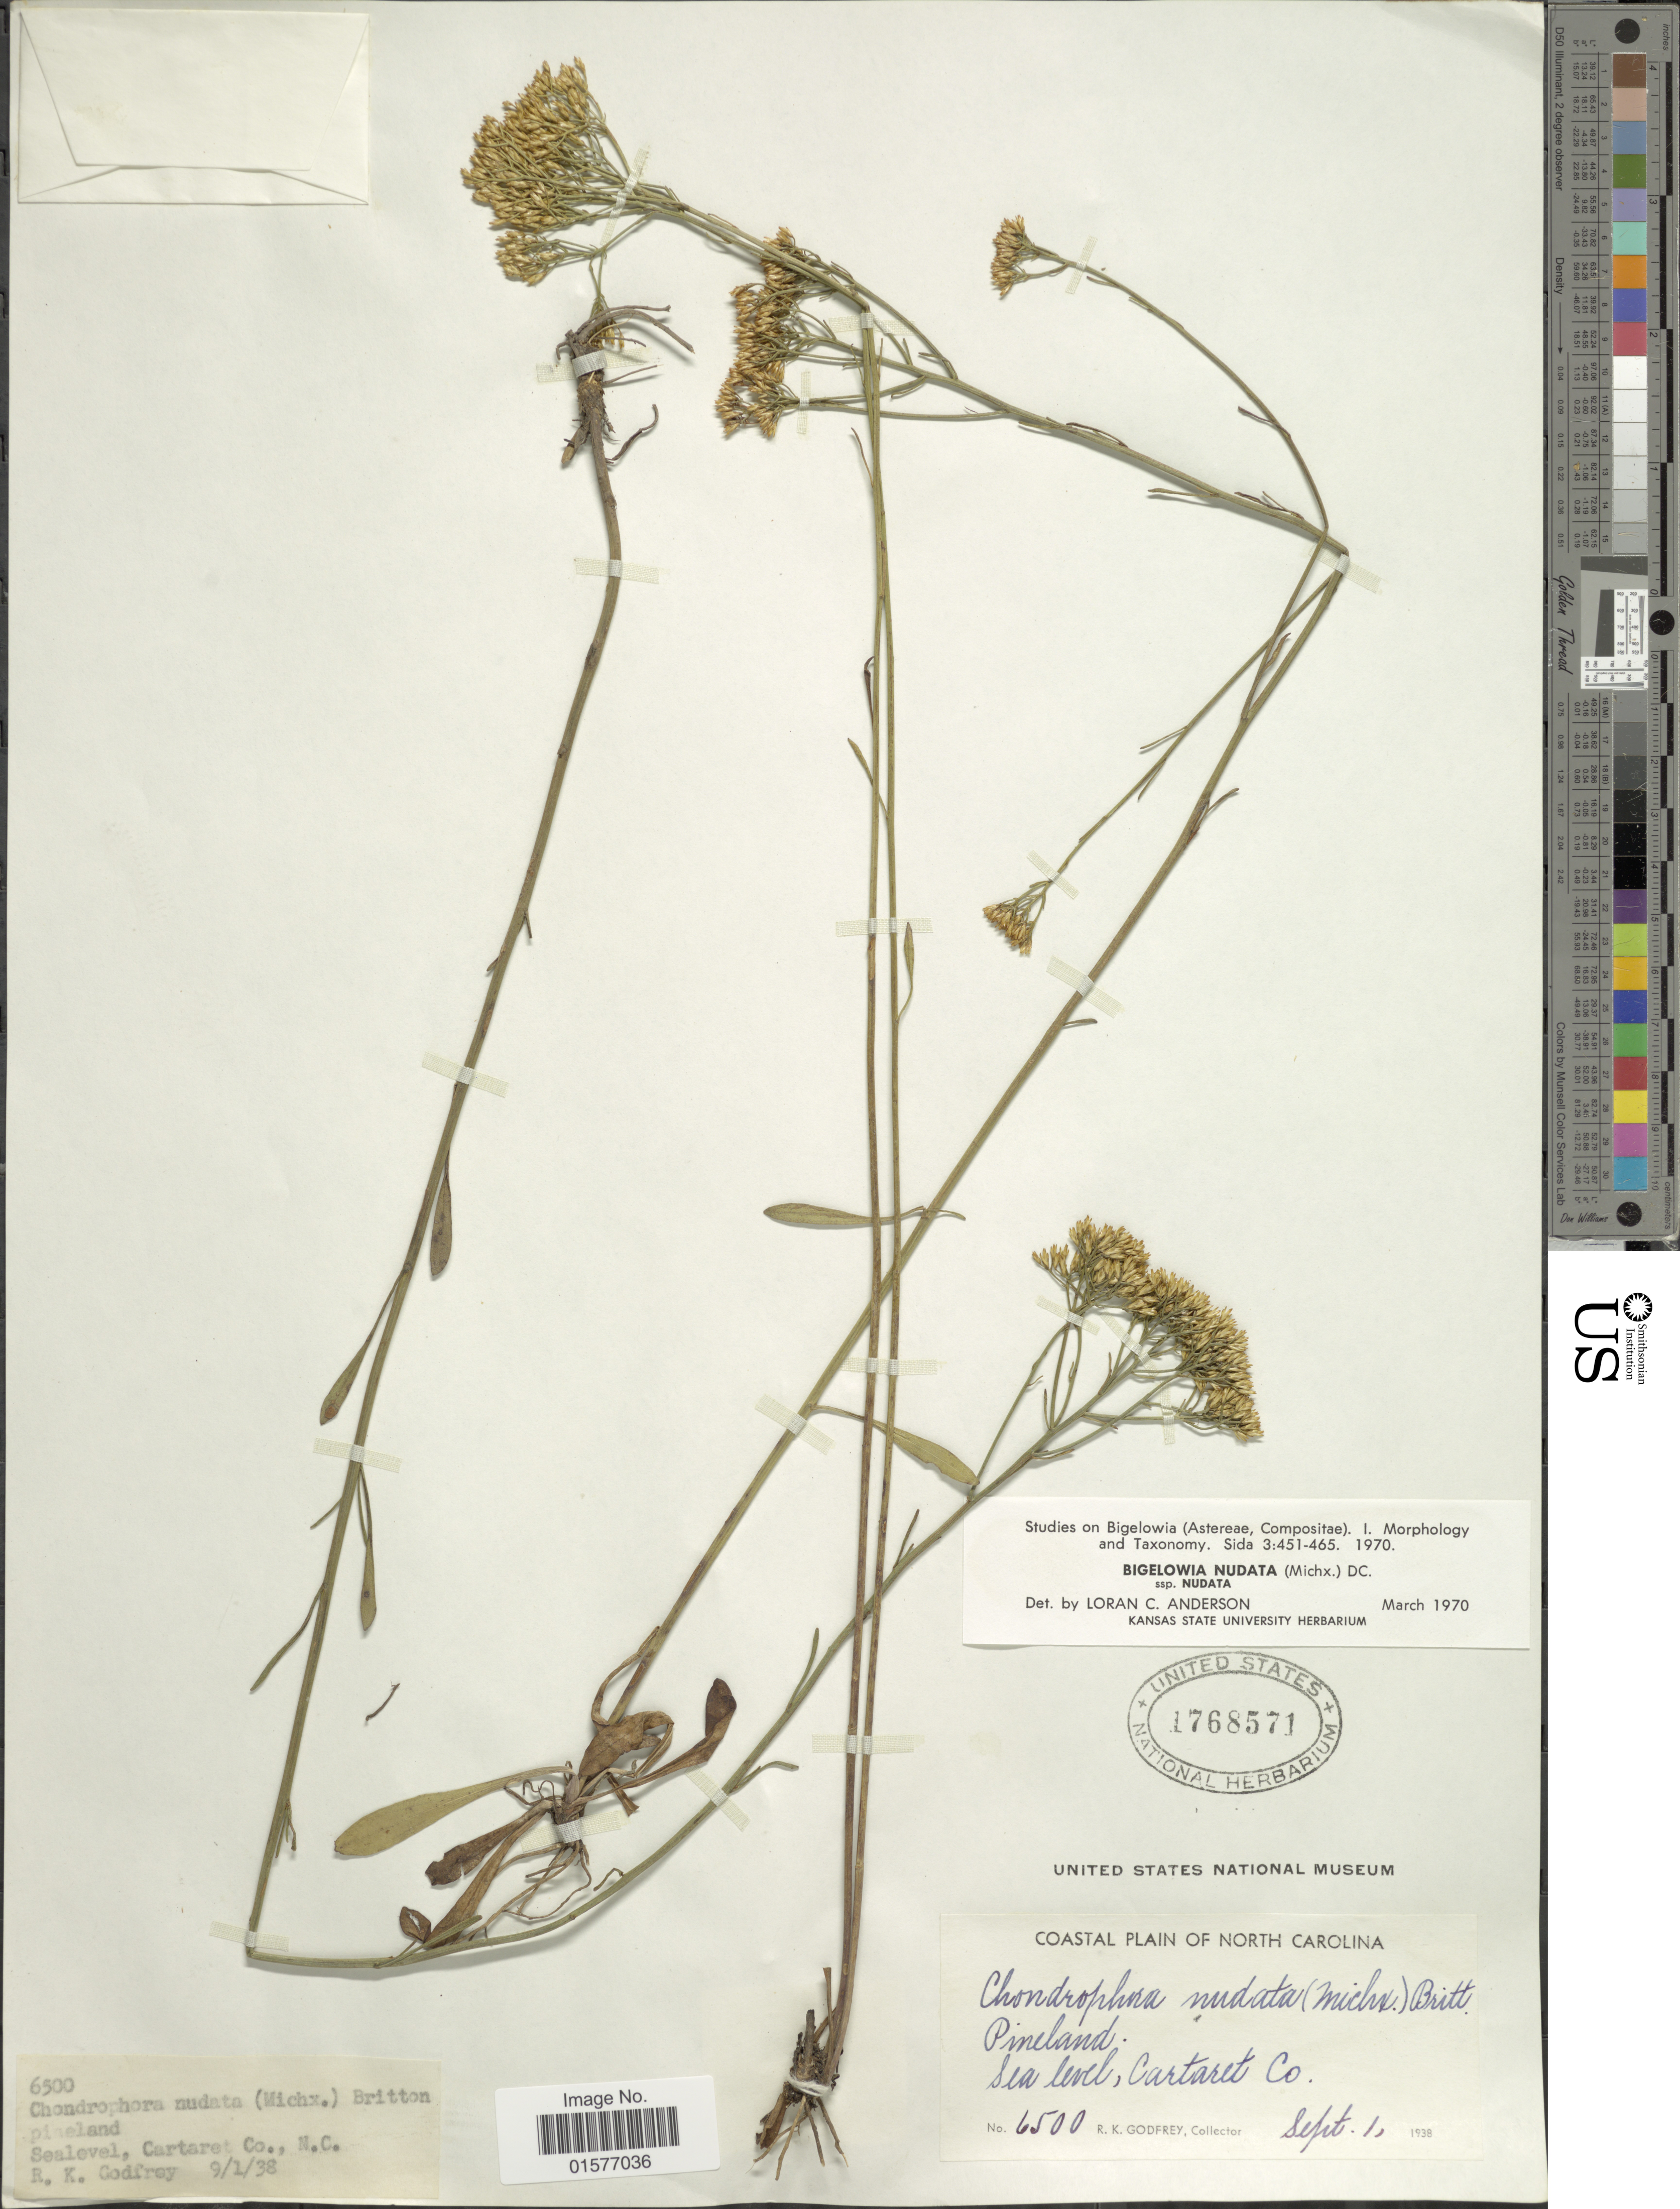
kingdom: Plantae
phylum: Tracheophyta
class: Magnoliopsida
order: Asterales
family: Asteraceae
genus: Bigelowia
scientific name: Bigelowia nudata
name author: (Michx.) DC.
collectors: R. K. Godfrey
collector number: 6500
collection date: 1938-09-01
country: United States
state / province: North Carolina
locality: Coastal Plain of North Carolina, Pineland, Sealevel, Cartaret Co.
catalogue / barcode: US 1768571